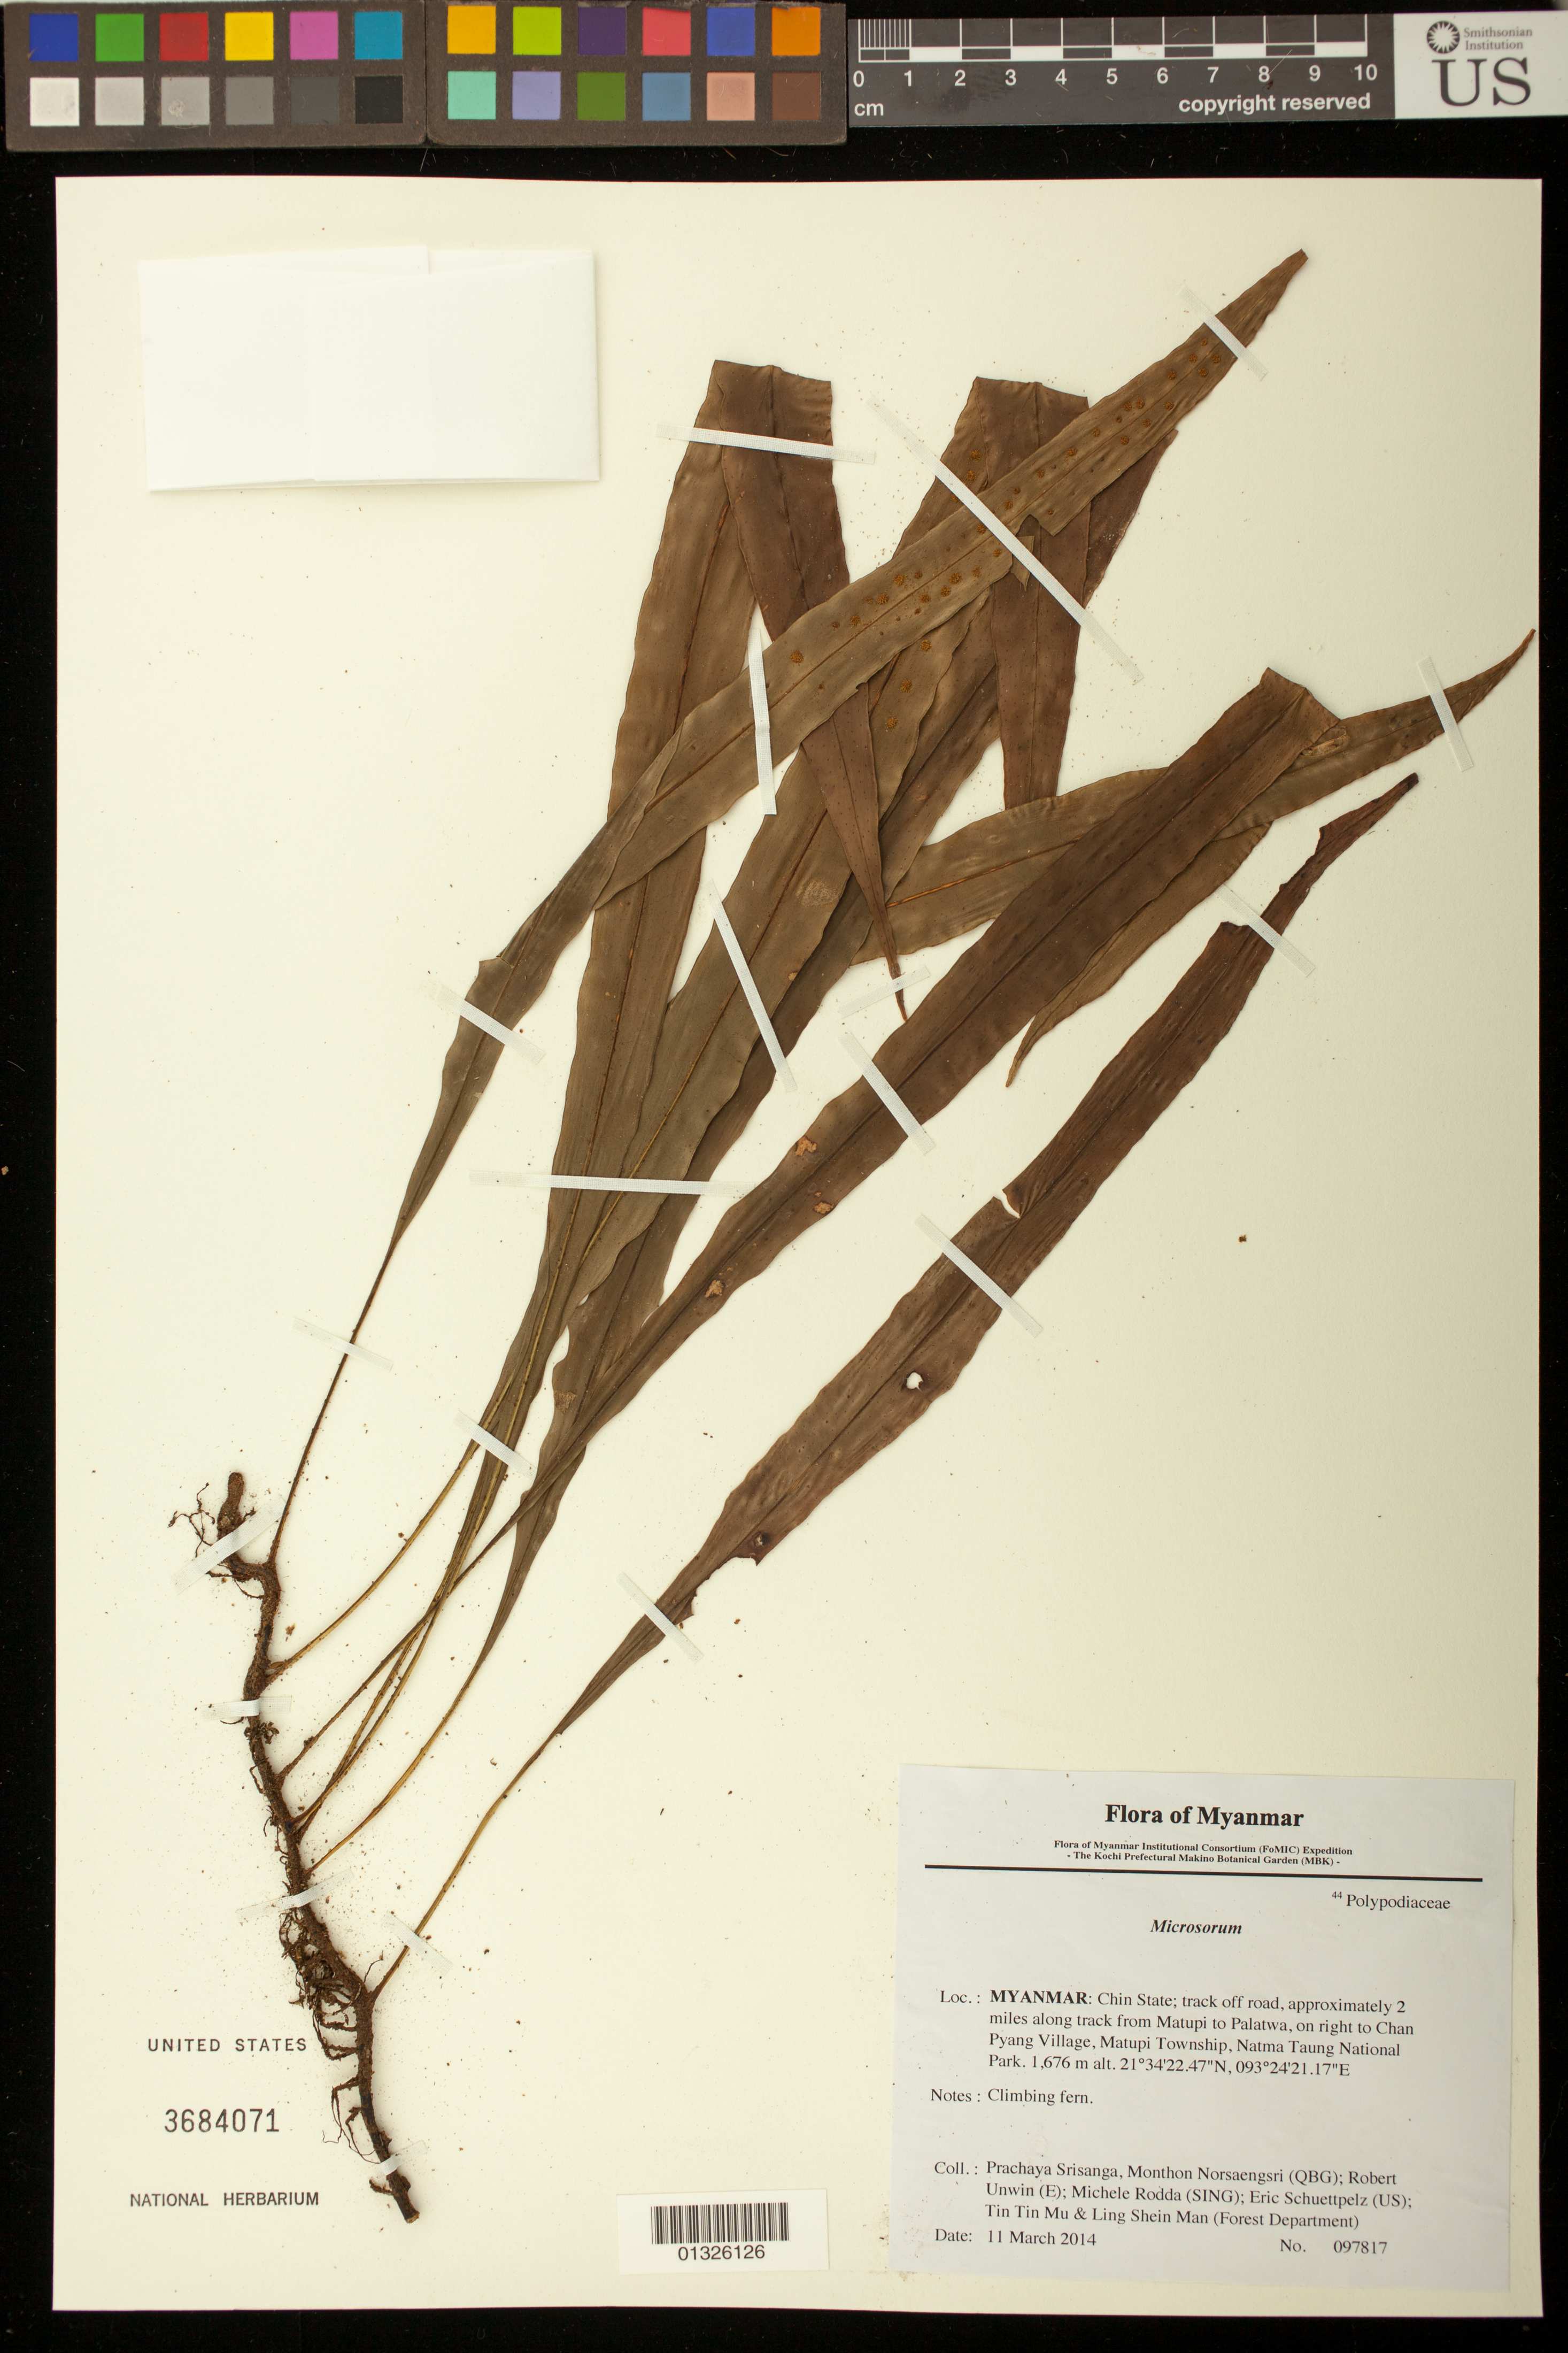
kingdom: Plantae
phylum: Tracheophyta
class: Polypodiopsida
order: Polypodiales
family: Polypodiaceae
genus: Microsorum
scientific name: Microsorum sp.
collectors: P. Srisanga, M. Norsaengsri, R. Unwin, M. Rodda, E. Schuettpelz, Tin Tin Mu & Ling Shein Man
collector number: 97817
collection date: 2014-03-11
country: Myanmar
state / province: Chin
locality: Track off road, approximately 2 miles along track from Matupi to Palatwa, on right to Chan Pyang Village, Matupi Township, Natma Taung National Park.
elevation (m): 1676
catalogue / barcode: US 3684071